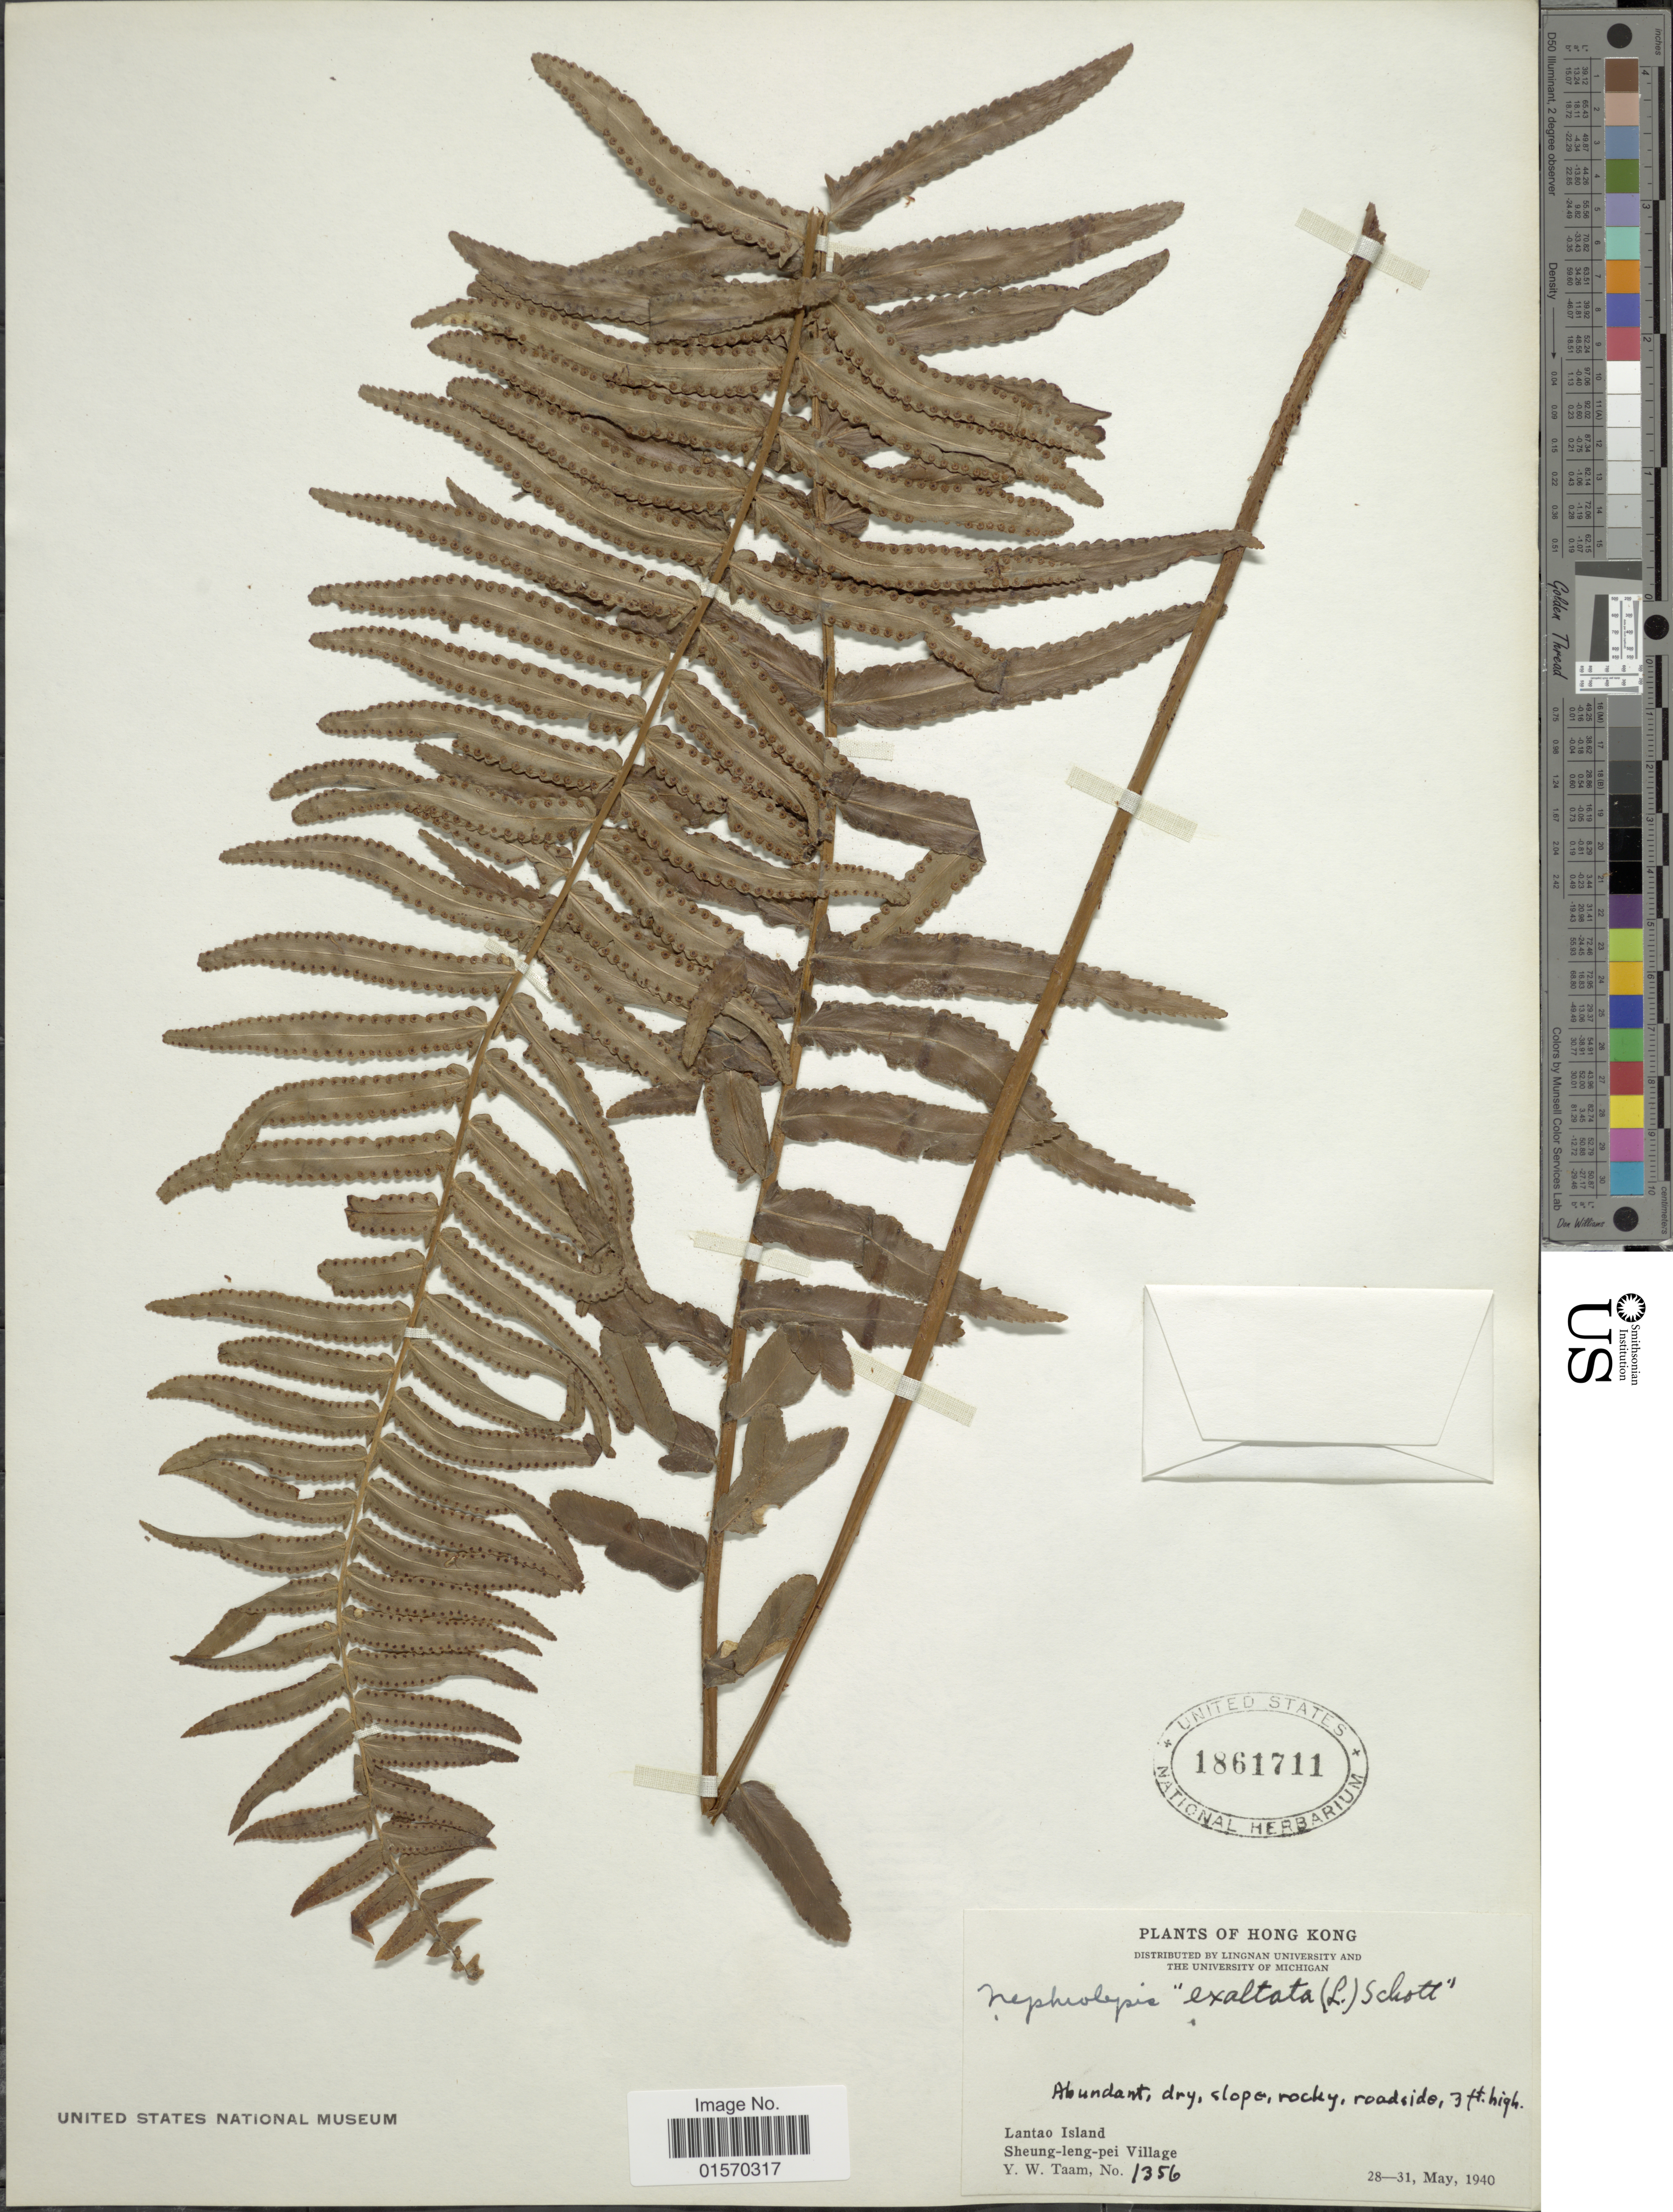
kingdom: Plantae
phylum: Tracheophyta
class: Polypodiopsida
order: Polypodiales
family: Nephrolepidaceae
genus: Nephrolepis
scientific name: Nephrolepis multiflora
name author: (Roxb.) F.M. Jarrett ex C.V. Morton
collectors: Y. W. Taam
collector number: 1356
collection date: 1940-05-28/1940-05-31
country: China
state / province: Hong Kong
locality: Lantao Island. Sheung-Ieng-pei Village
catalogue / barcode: US 1861711